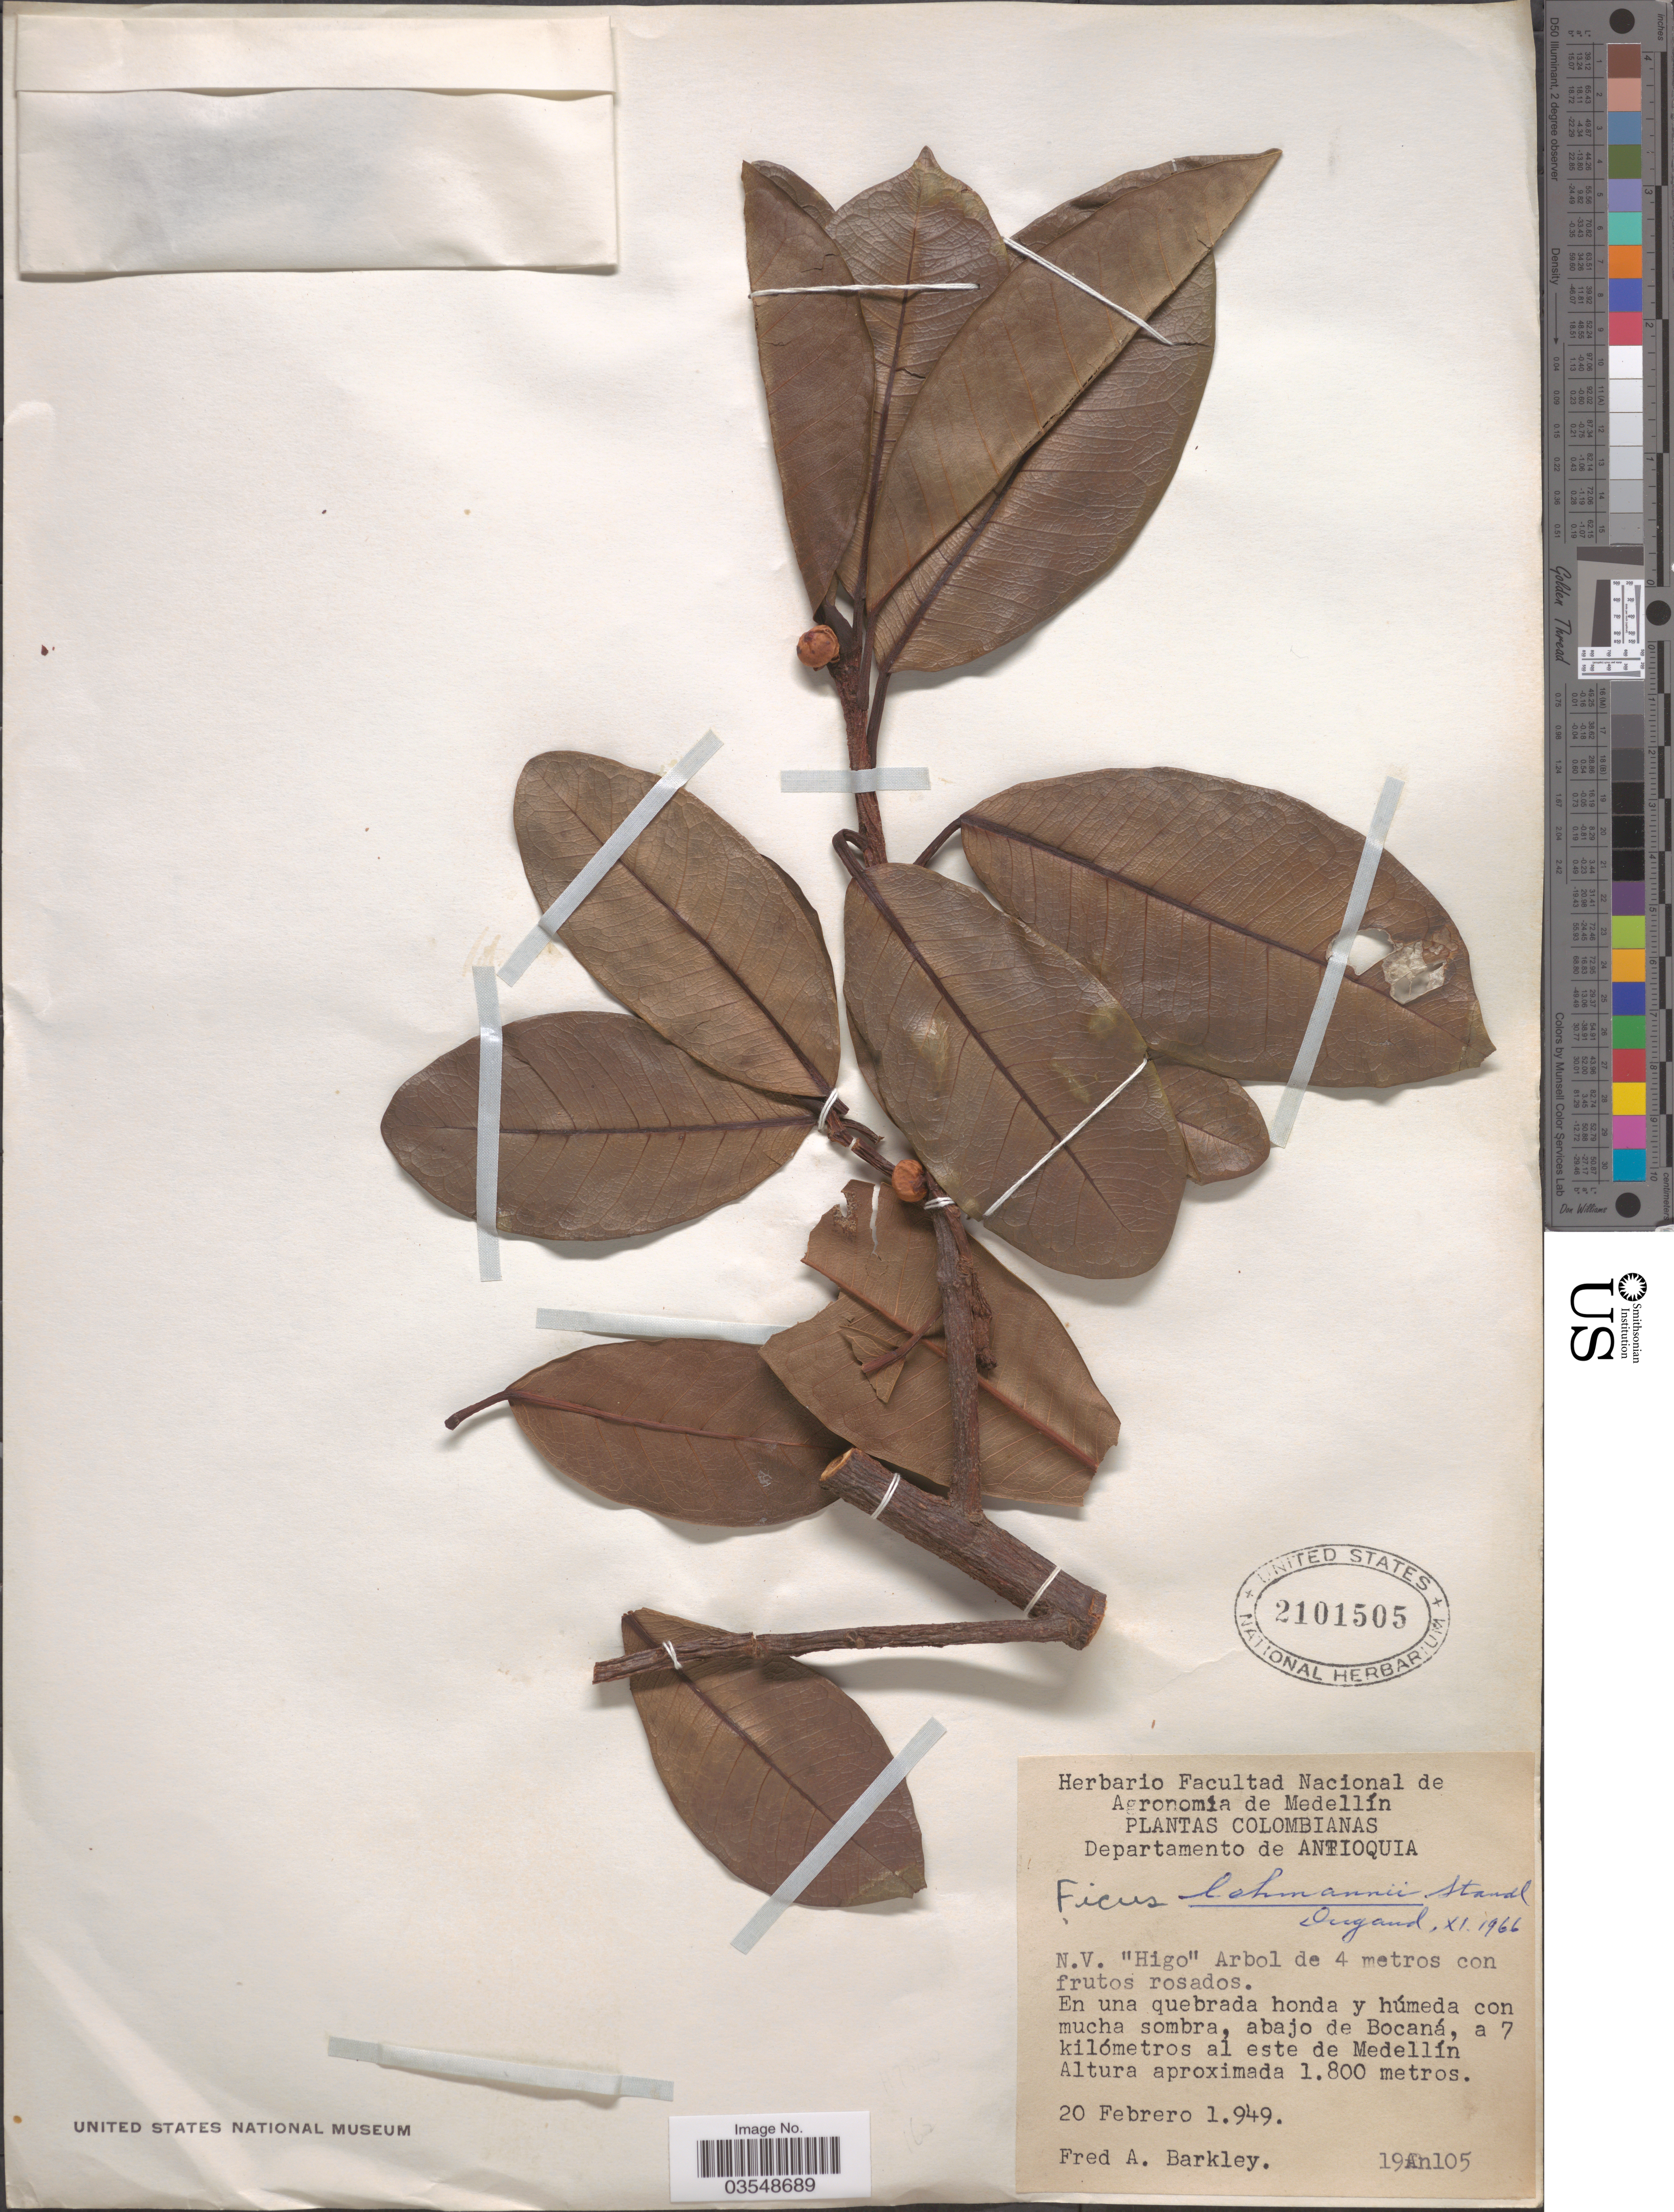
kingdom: Plantae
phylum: Tracheophyta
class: Magnoliopsida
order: Rosales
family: Moraceae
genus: Ficus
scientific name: Ficus lehmannii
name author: Standl.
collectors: F. A. Barkley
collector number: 19AN105*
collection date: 1949-02-20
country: Colombia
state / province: Antioquia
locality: Departamento de Antioquia. Abajo de Bocaná, a 7 kilómetros al este de Medellín.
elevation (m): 1800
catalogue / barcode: US 2101505